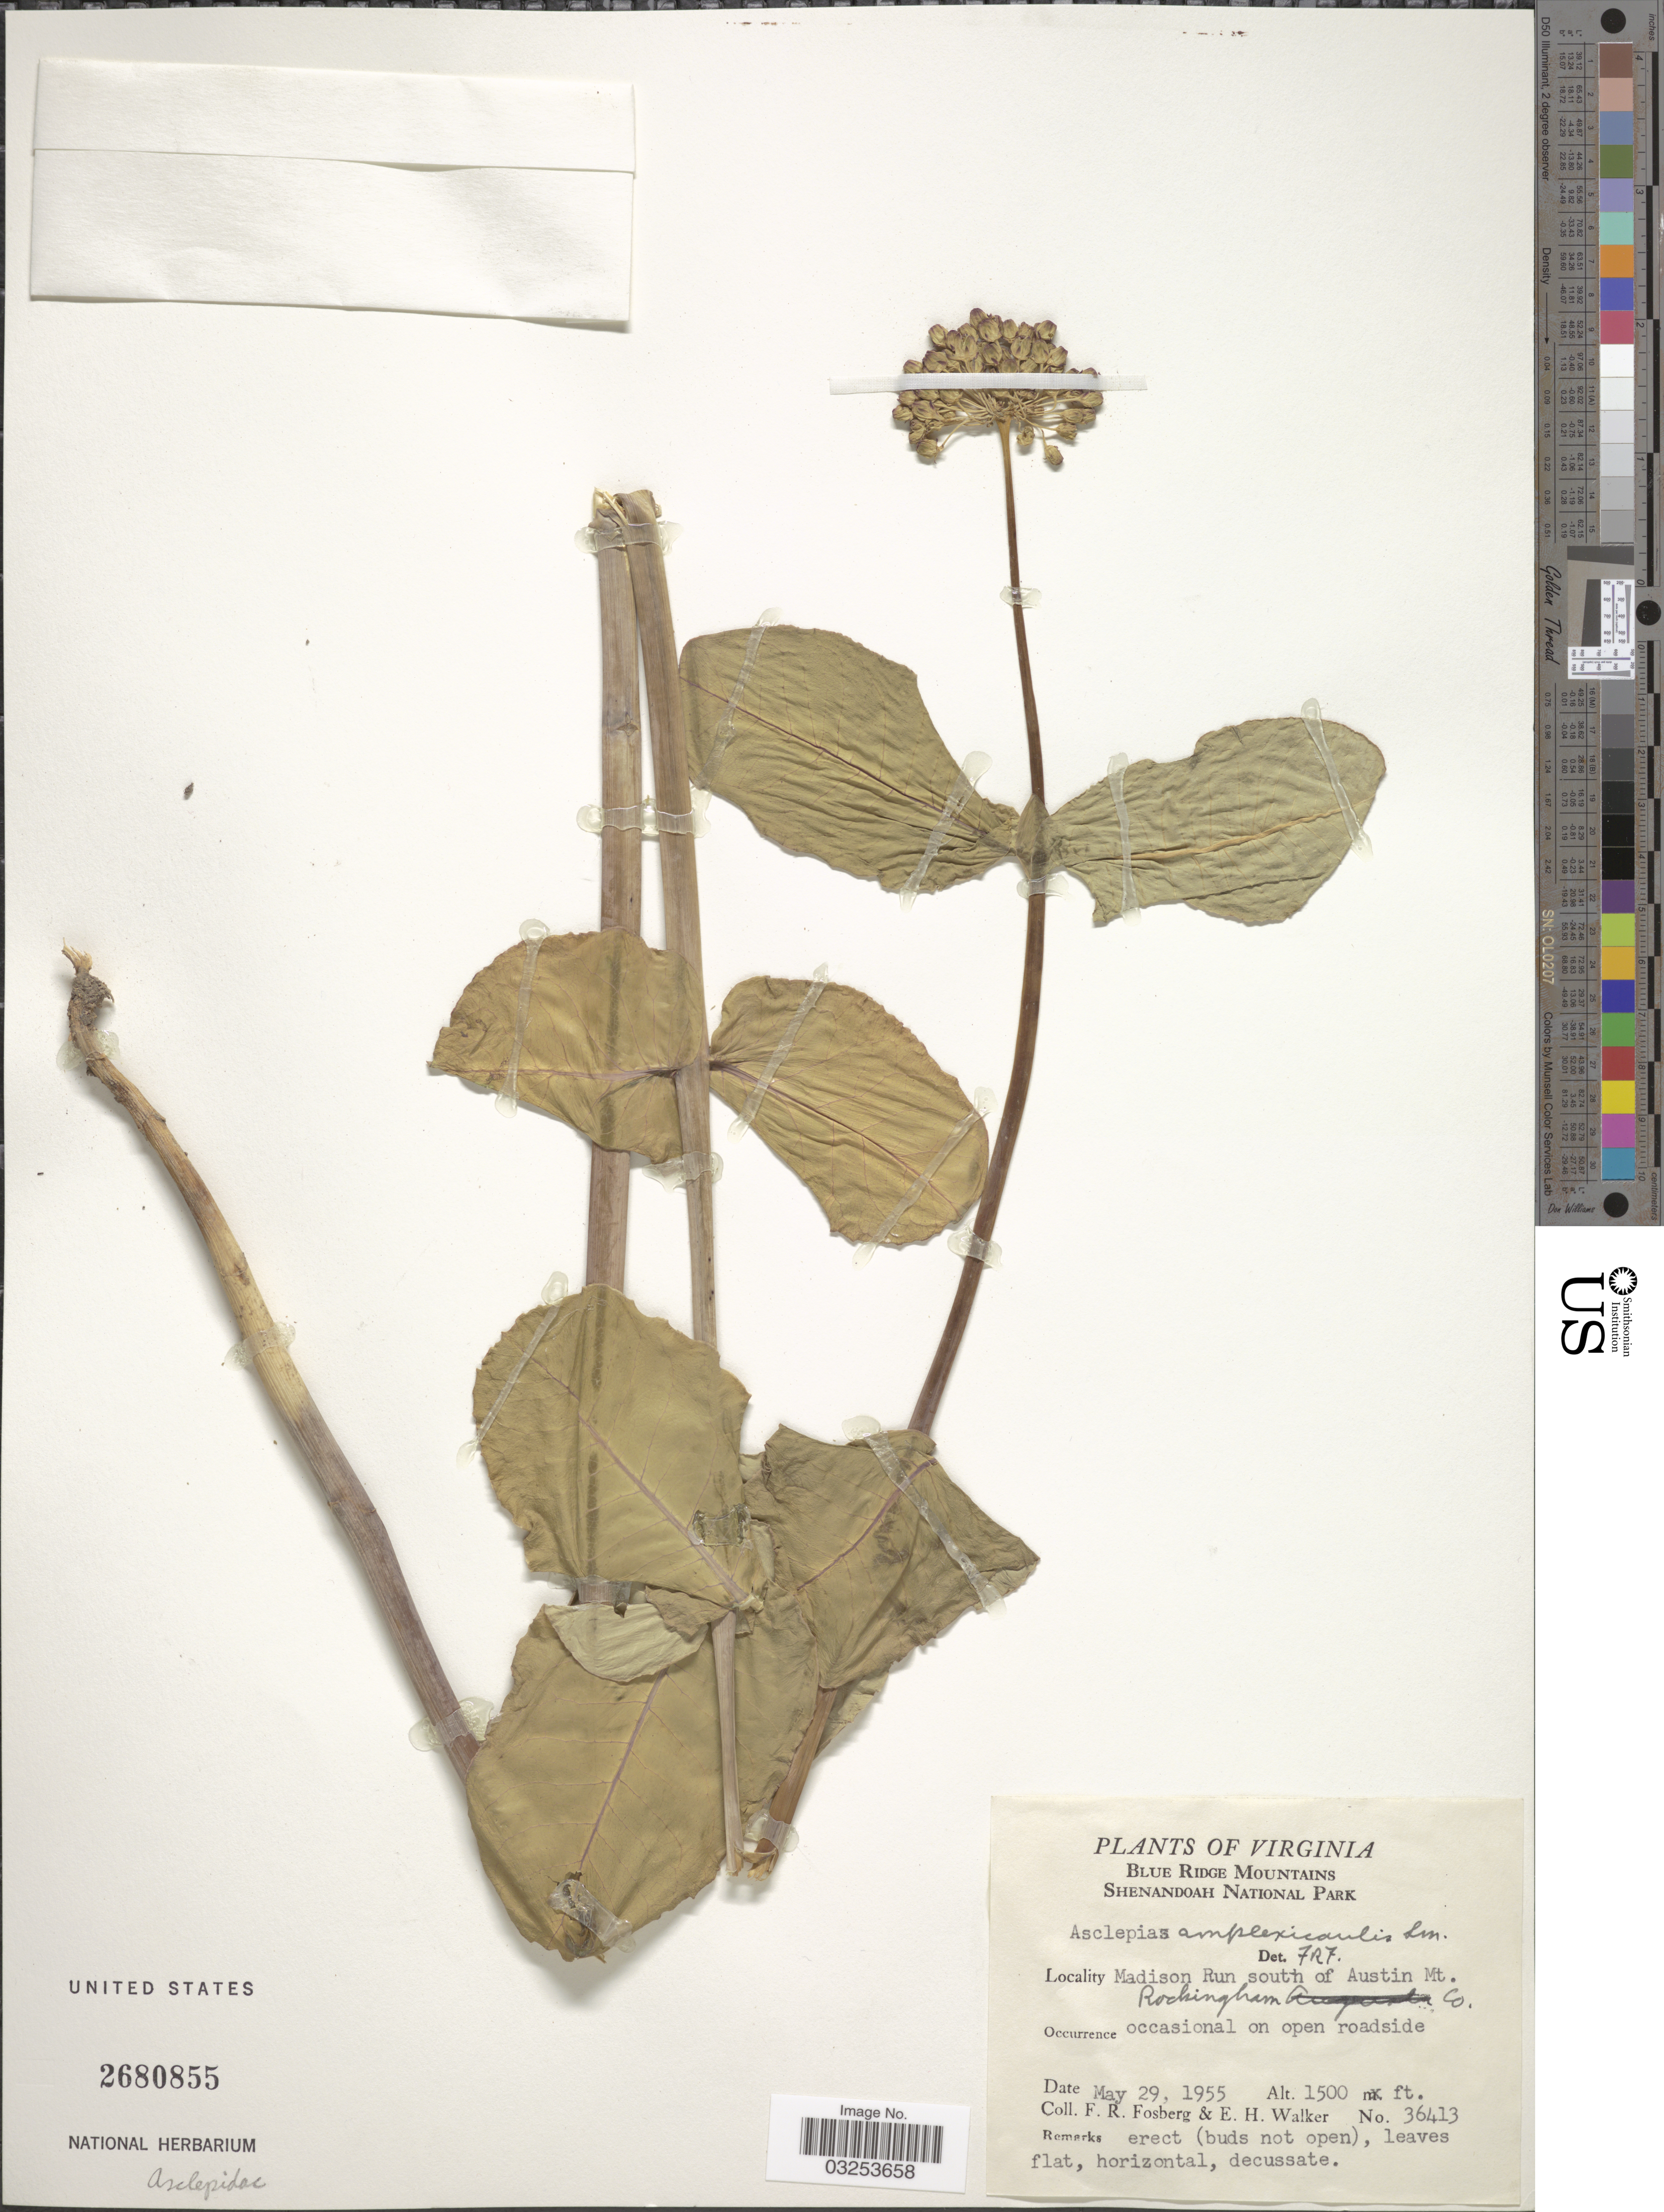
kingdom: Plantae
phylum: Tracheophyta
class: Magnoliopsida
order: Gentianales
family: Apocynaceae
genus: Asclepias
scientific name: Asclepias amplexicaulis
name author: J. Small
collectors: F. R. Fosberg & E. H. Walker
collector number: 36413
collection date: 1955-05-29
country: United States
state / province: Virginia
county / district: Rockingham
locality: Blue Ridge Mountains. Shenandoah National Park. Madison Run south of Austin Mt. Rockingham Co.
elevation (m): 457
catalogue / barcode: US 2680855